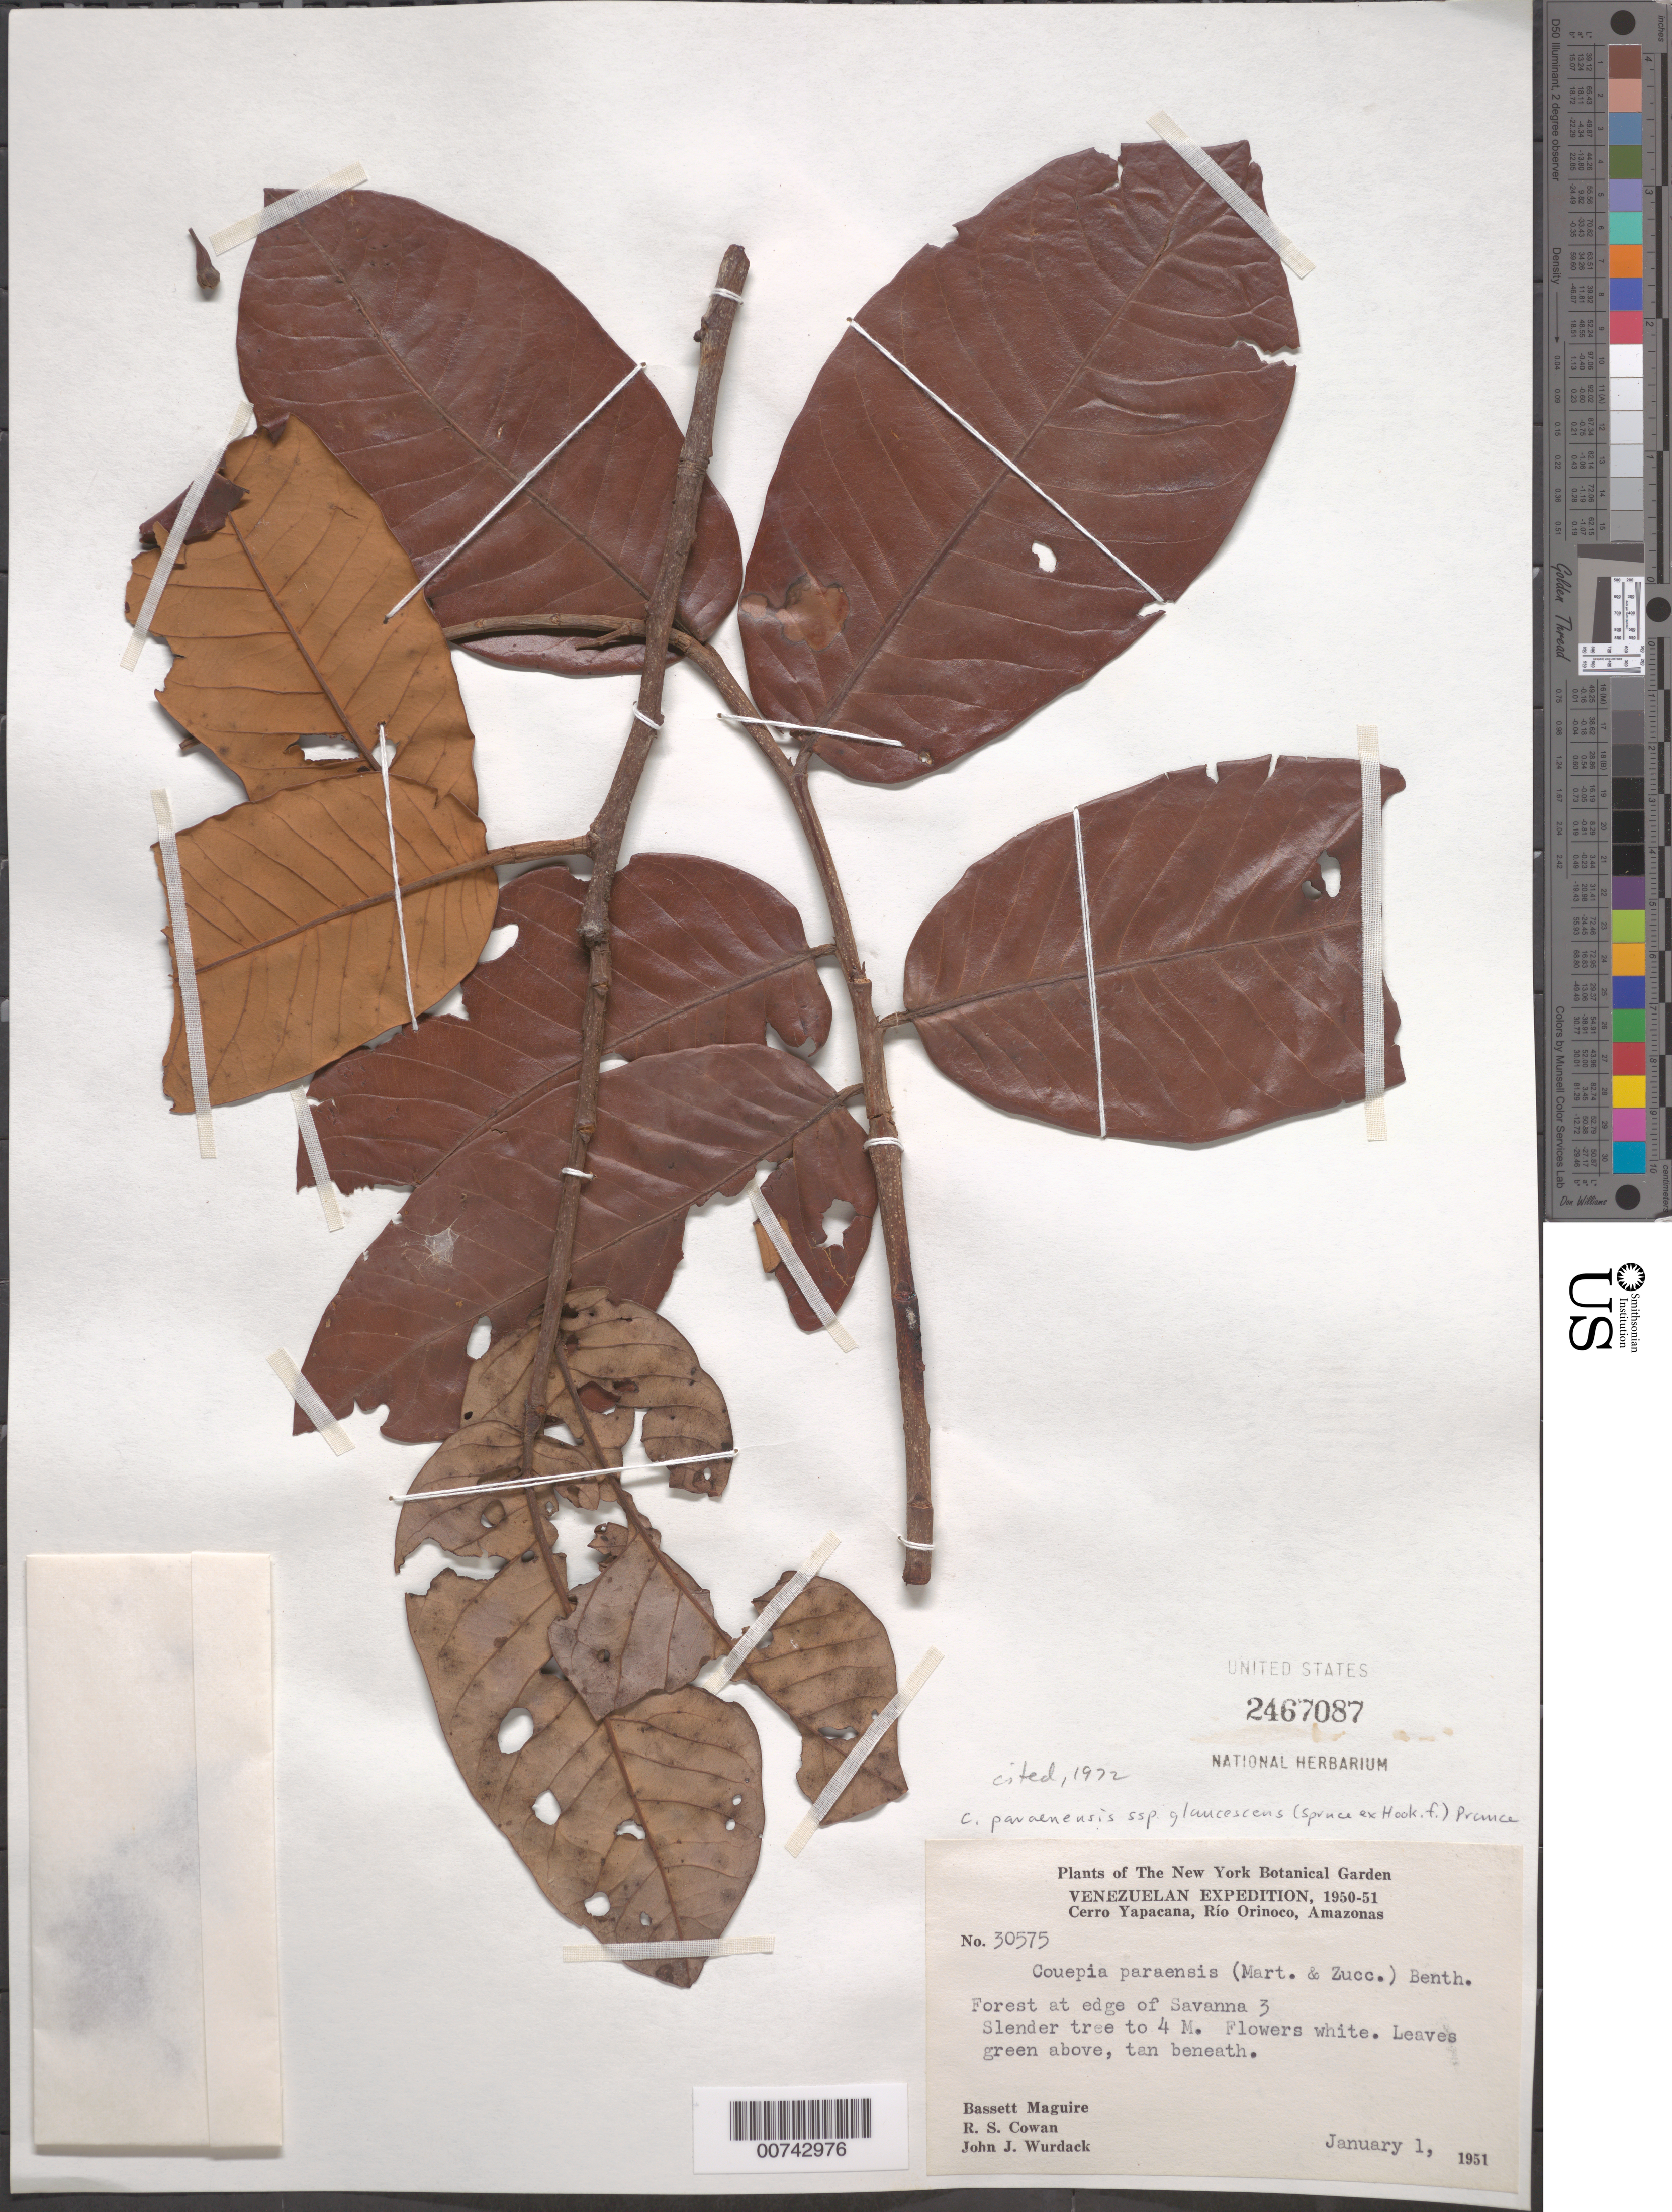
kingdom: Plantae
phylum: Tracheophyta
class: Magnoliopsida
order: Malpighiales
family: Chrysobalanaceae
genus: Couepia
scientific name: Couepia paraensis subsp. glaucescens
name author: (Spruce ex Hook. f.) Prance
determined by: Prance, G. T.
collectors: B. Maguire, R. S. Cowan & J. J. Wurdack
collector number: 30575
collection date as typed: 1-Jan-51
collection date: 1951-01-01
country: Venezuela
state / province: Amazonas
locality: Cerro Yapacána, Río Orinoco; savanna No. 3, NW base of mountain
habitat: Forest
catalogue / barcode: US 2467087